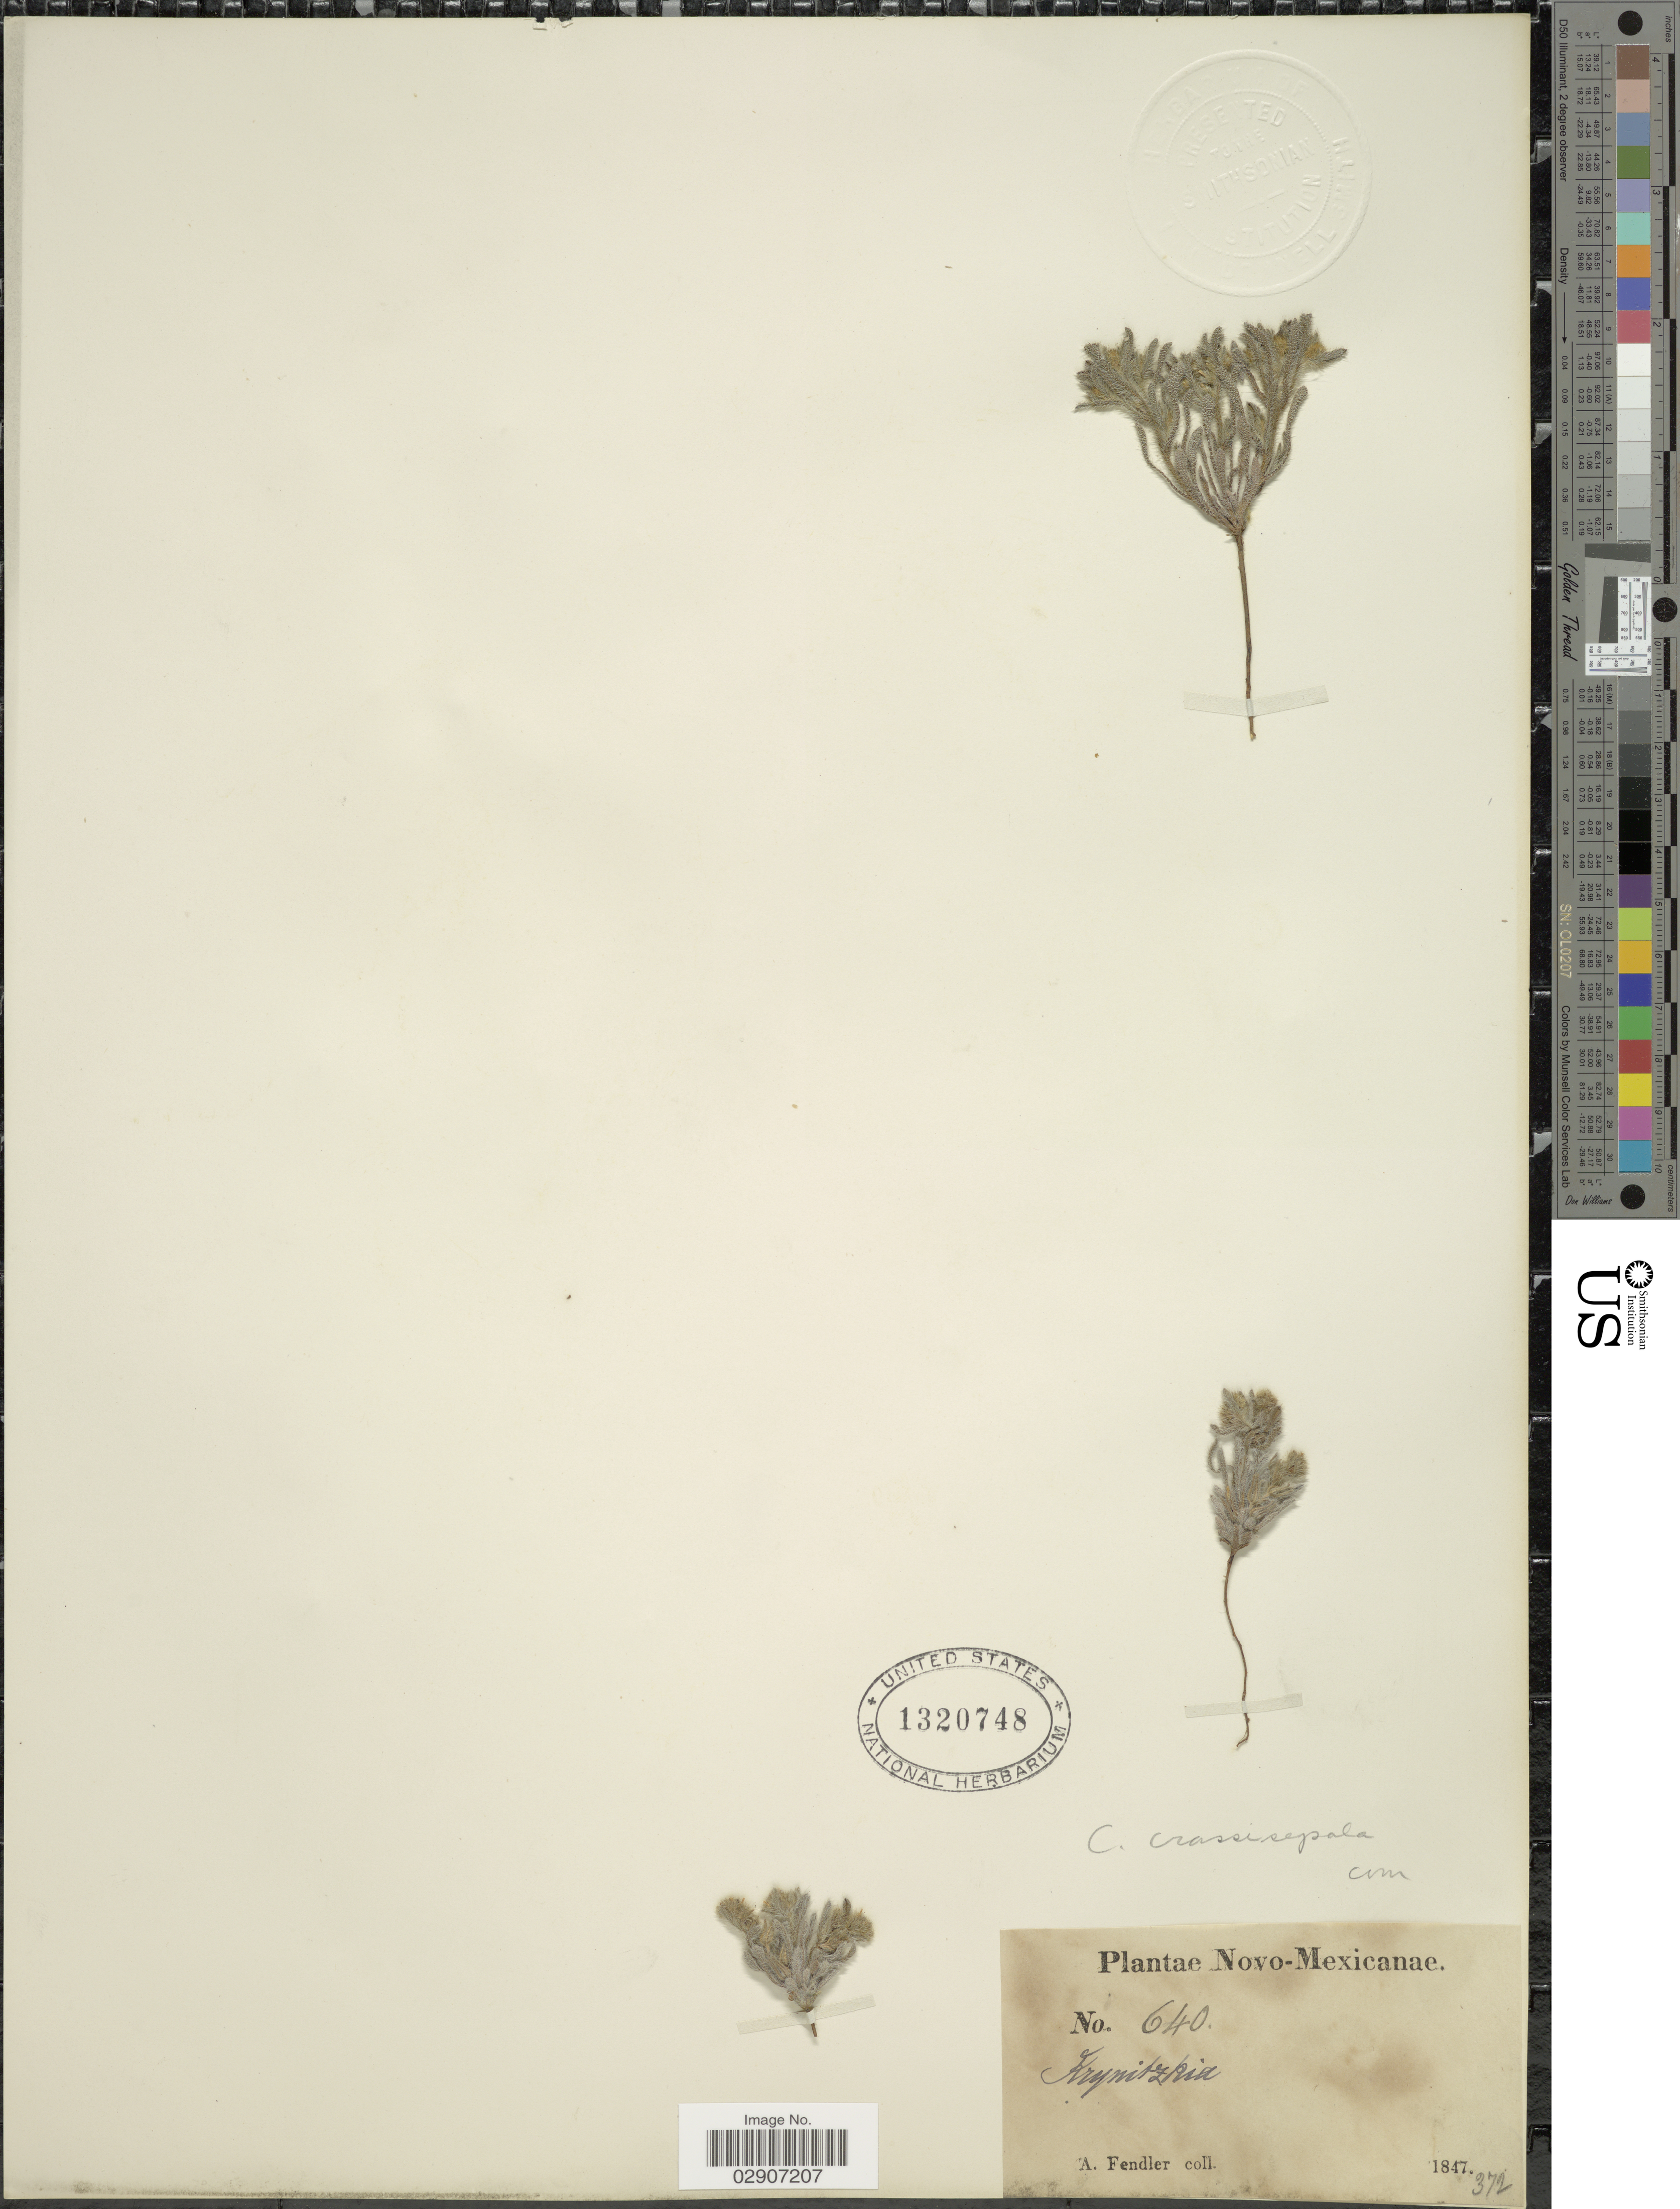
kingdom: Plantae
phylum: Tracheophyta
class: Magnoliopsida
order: Boraginales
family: Boraginaceae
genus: Cryptantha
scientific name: Cryptantha crassisepala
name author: (Torr. & A. Gray) Greene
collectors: A. Fendler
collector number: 640/372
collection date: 1847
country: United States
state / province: New Mexico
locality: Novo-Mexicanae.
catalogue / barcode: US 1320748